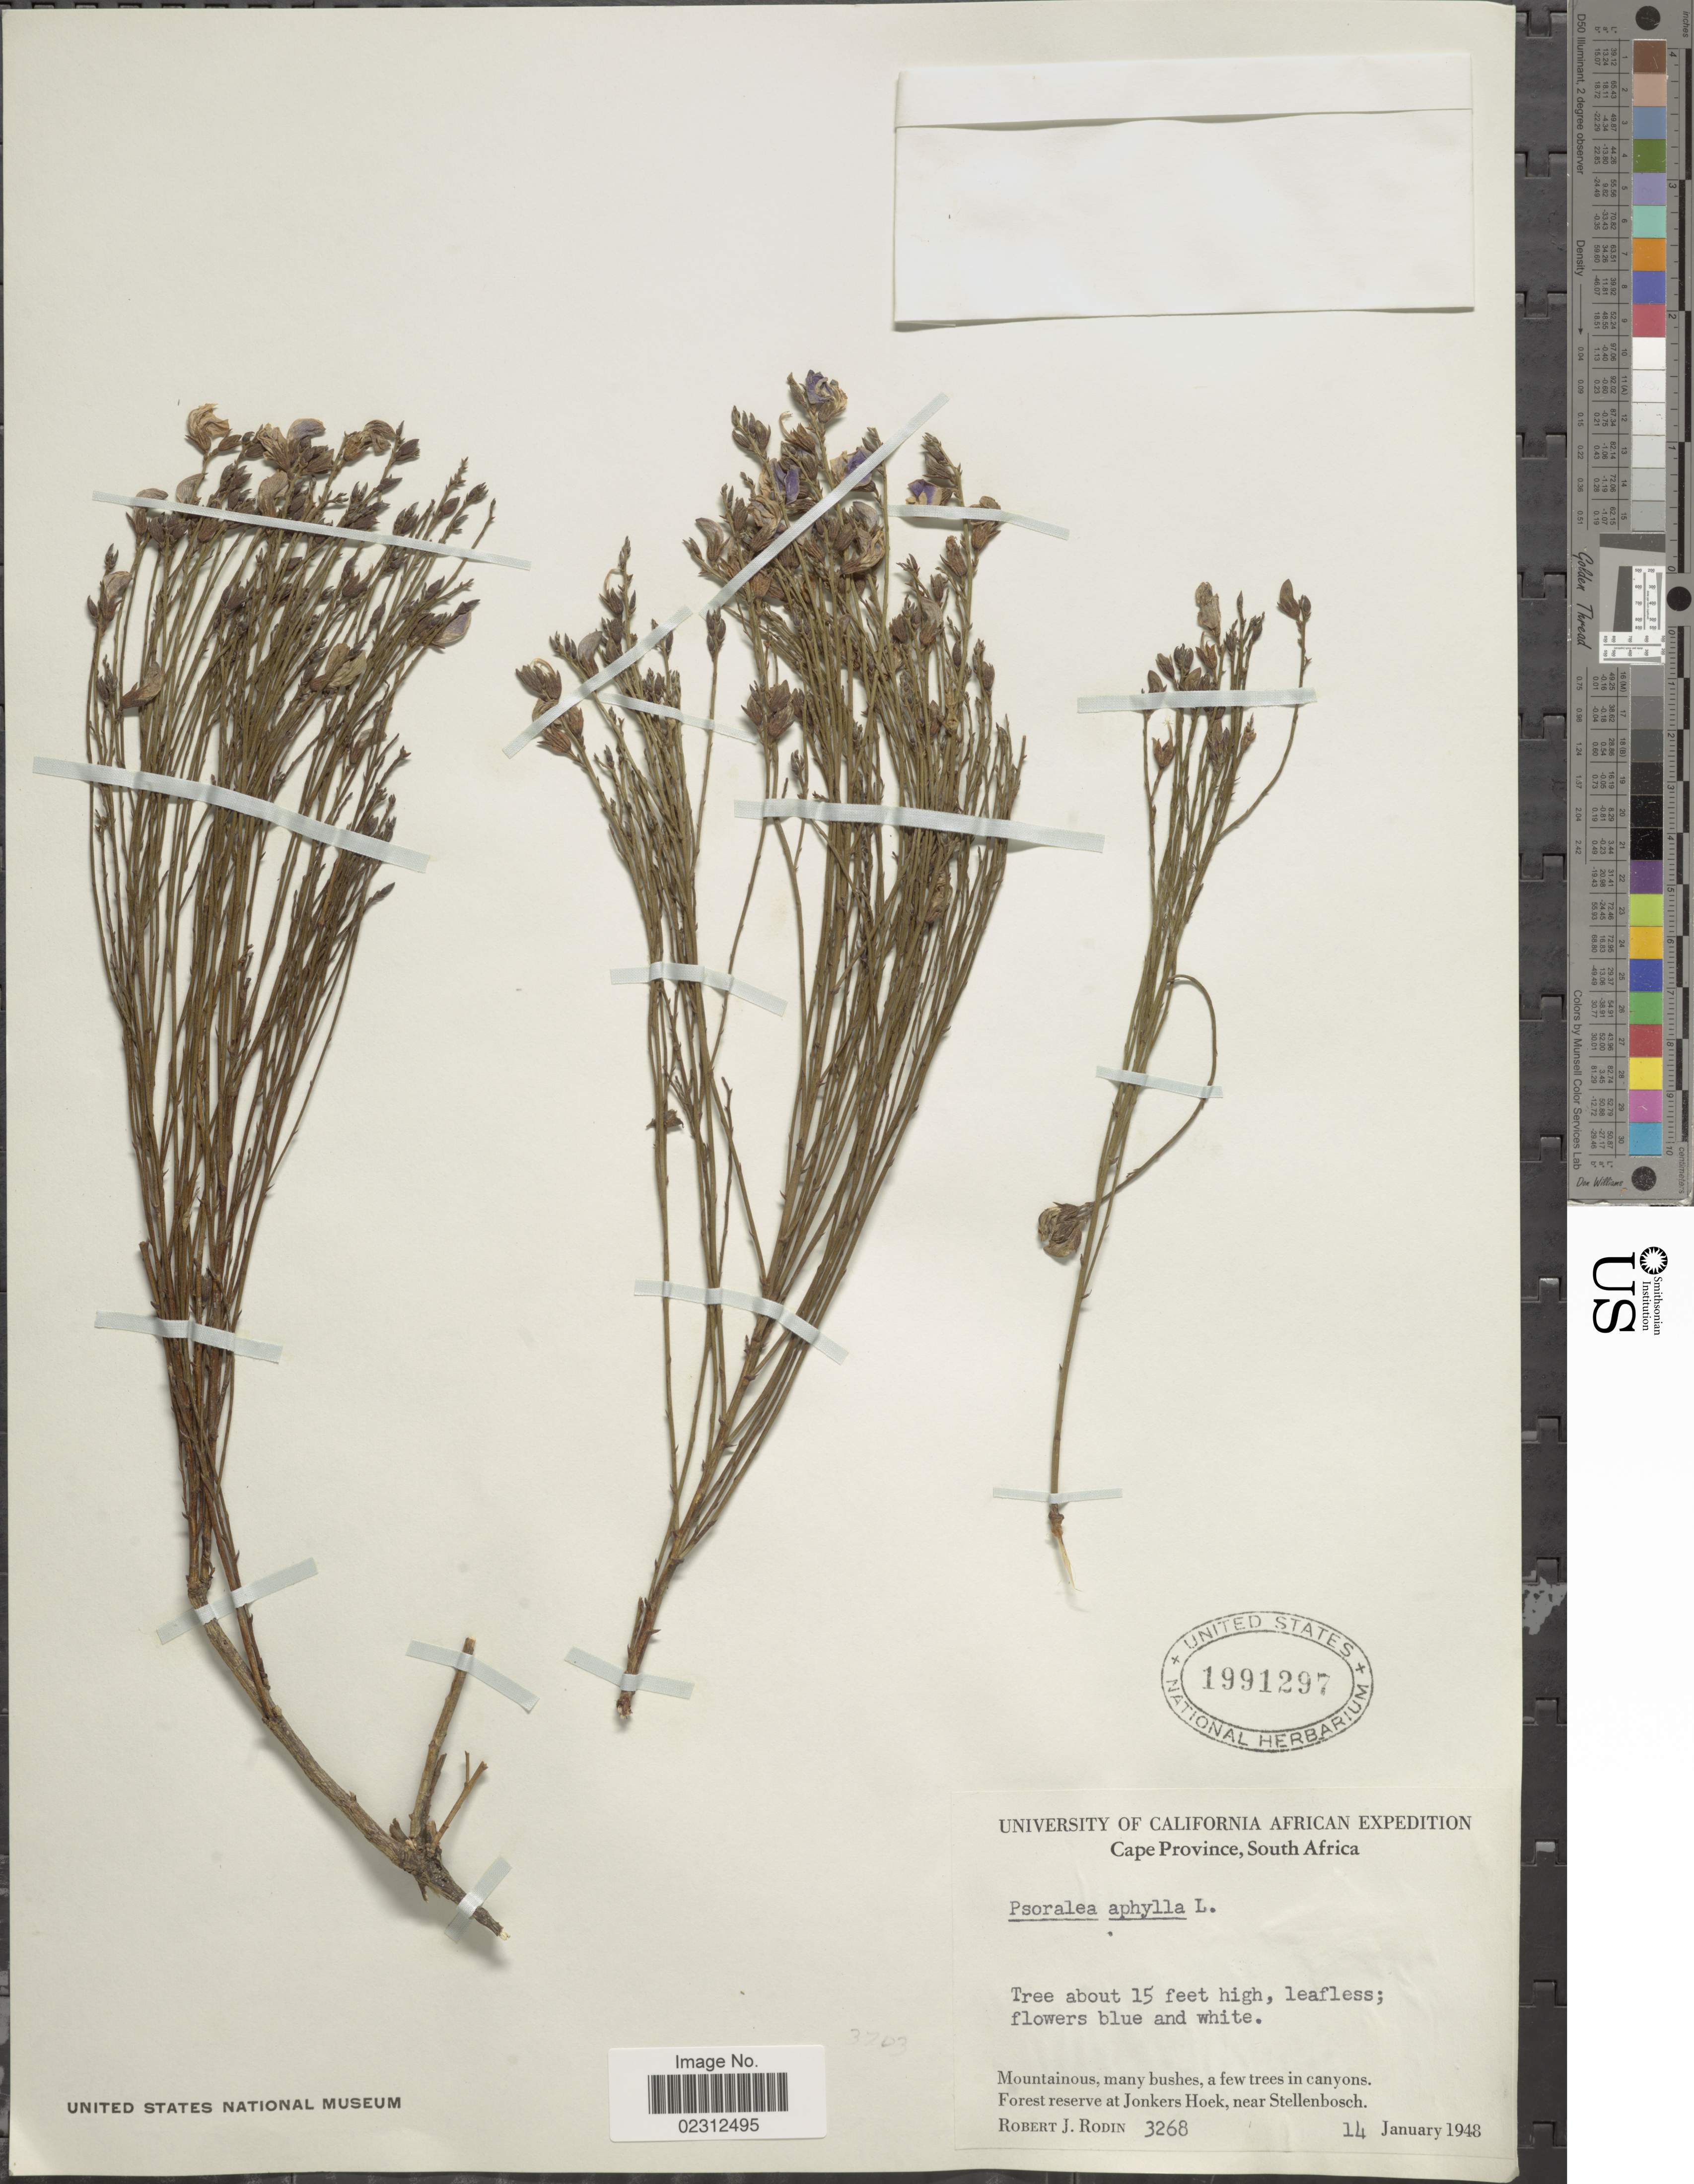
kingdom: Plantae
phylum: Tracheophyta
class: Magnoliopsida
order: Fabales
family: Fabaceae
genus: Psoralea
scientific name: Psoralea aphylla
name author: L.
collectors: R. J. Rodin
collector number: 3268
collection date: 1948-01-14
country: South Africa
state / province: Western Cape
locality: Forest reserve at Jonkers Hoek, near Stellenbosch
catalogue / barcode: US 1991297